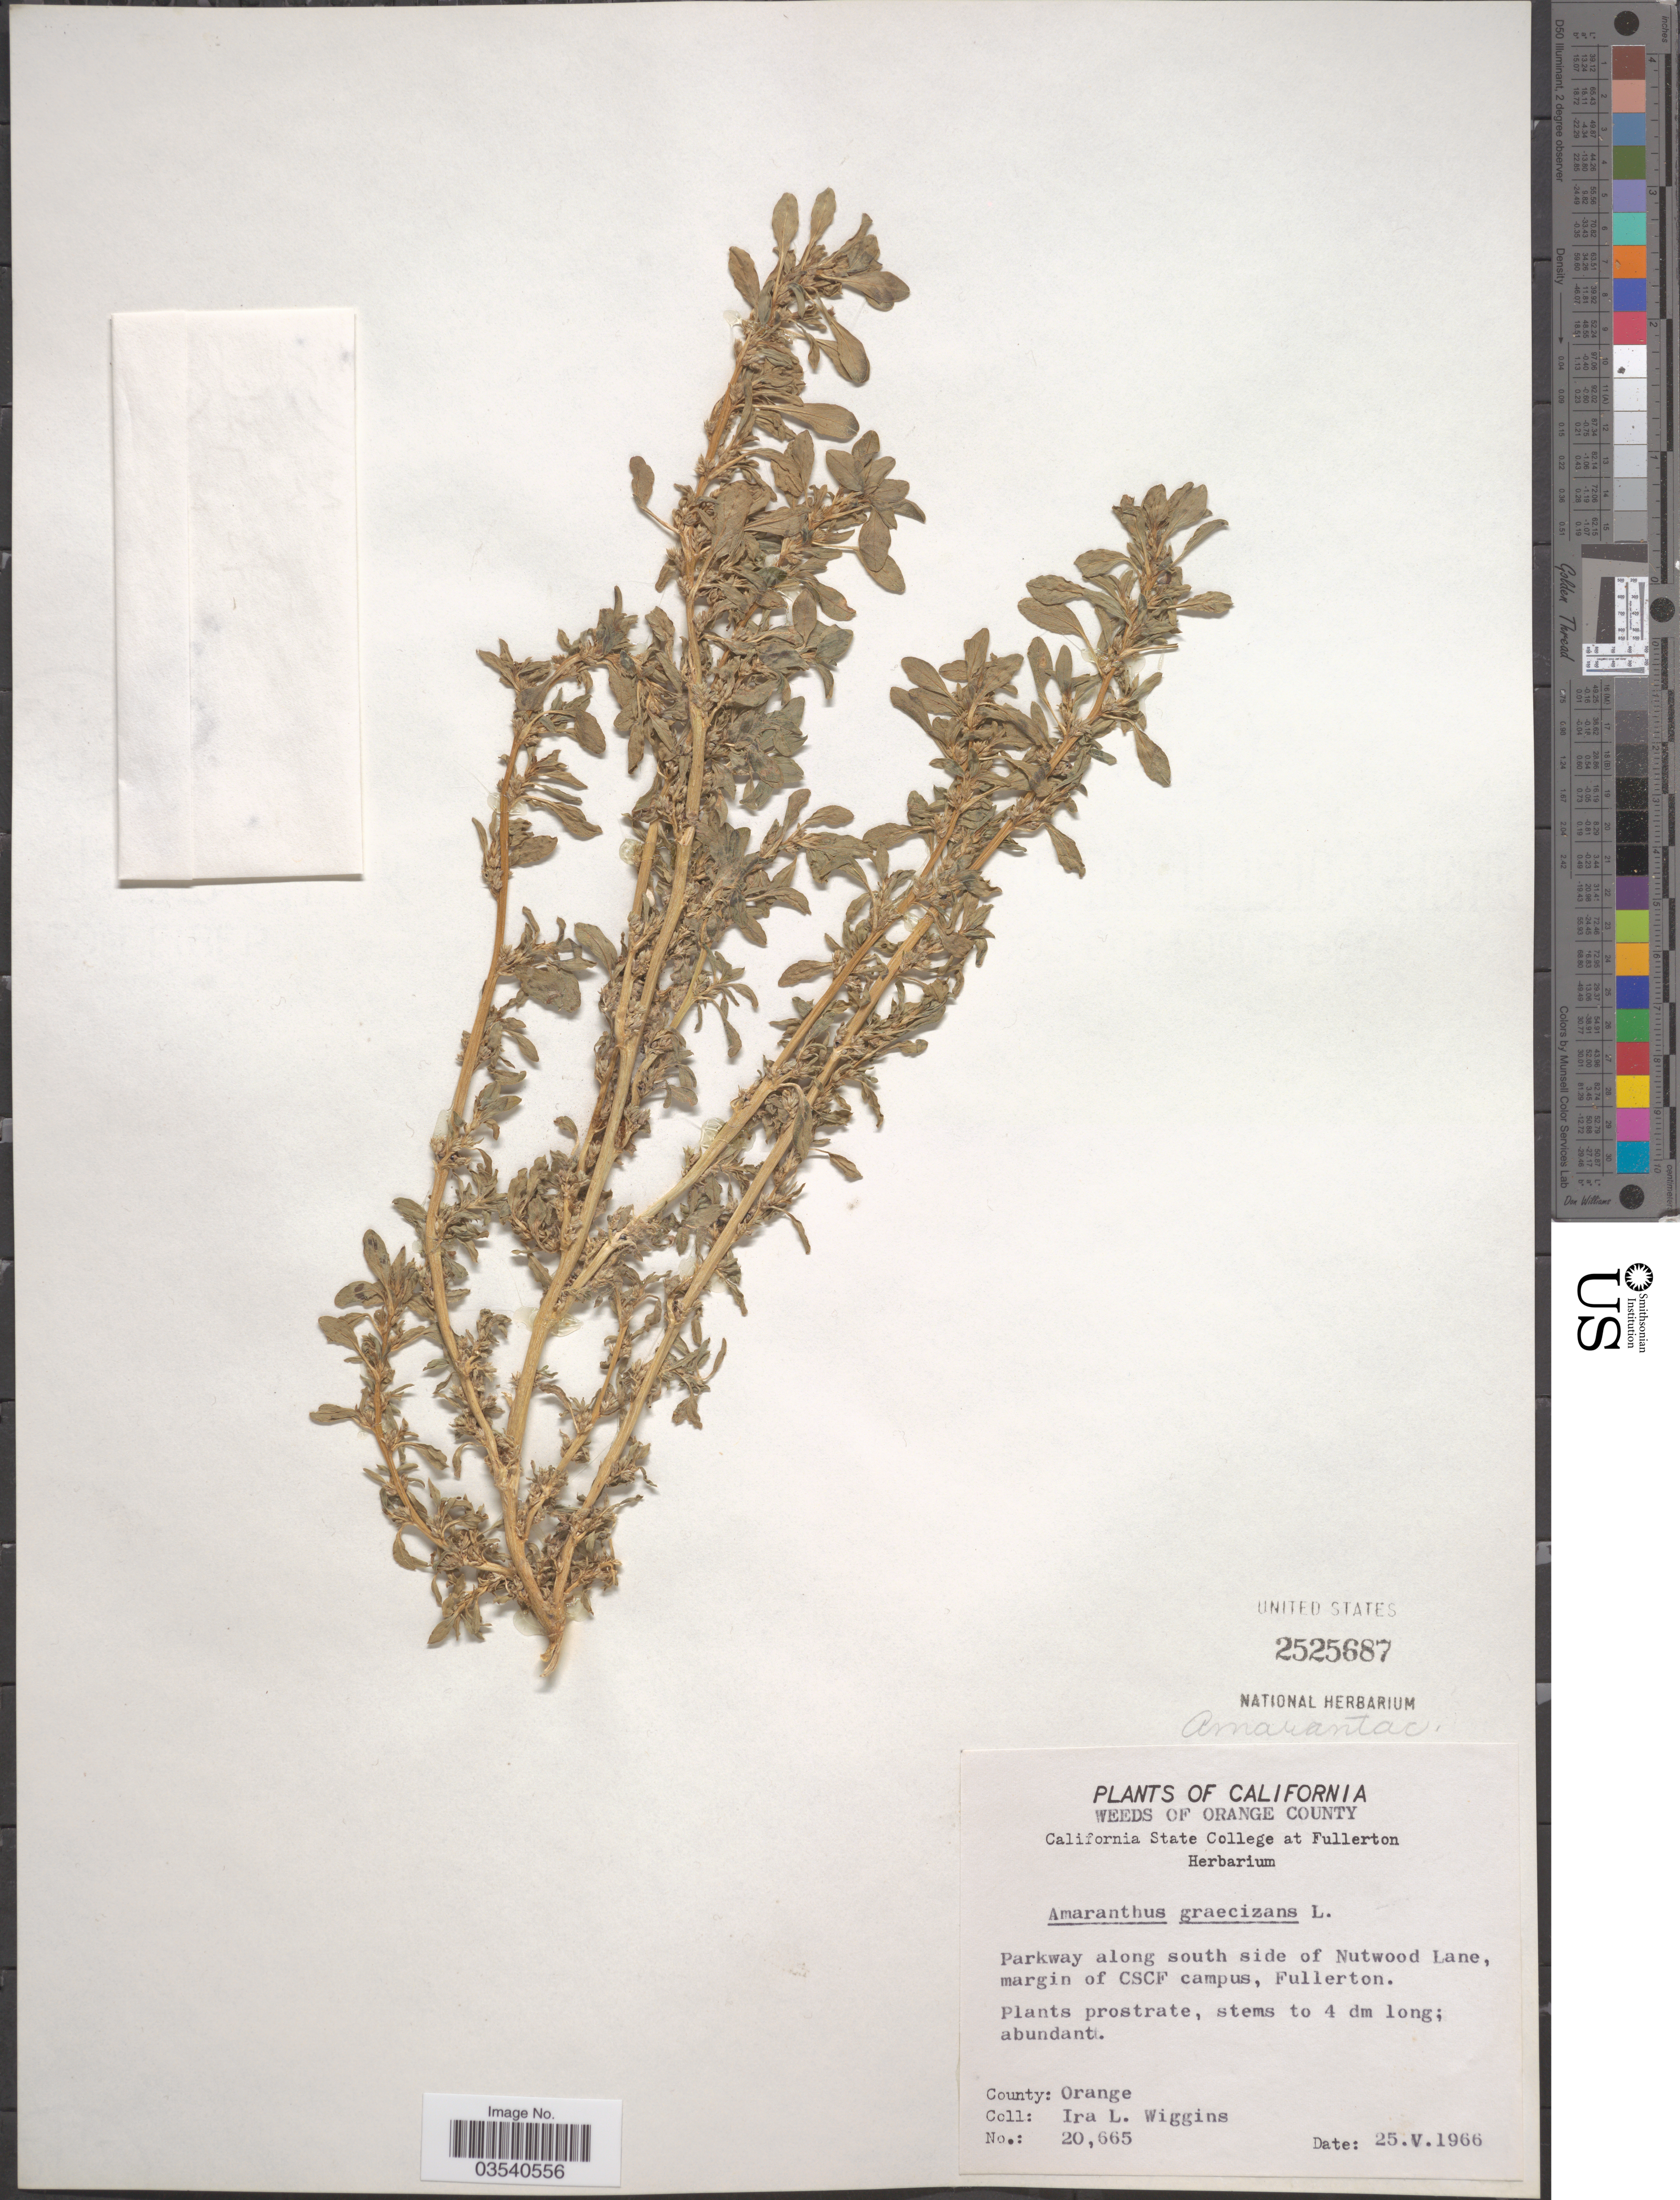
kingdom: Plantae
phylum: Tracheophyta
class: Magnoliopsida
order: Caryophyllales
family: Amaranthaceae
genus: Amaranthus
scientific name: Amaranthus graecizans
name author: L.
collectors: I. L. Wiggins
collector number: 20665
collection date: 1966-05-25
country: United States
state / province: California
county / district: Orange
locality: Orange County. Parkway along south side of Nutwood Lane, margin of CSCF campus, Fullerton.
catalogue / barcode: US 2525687